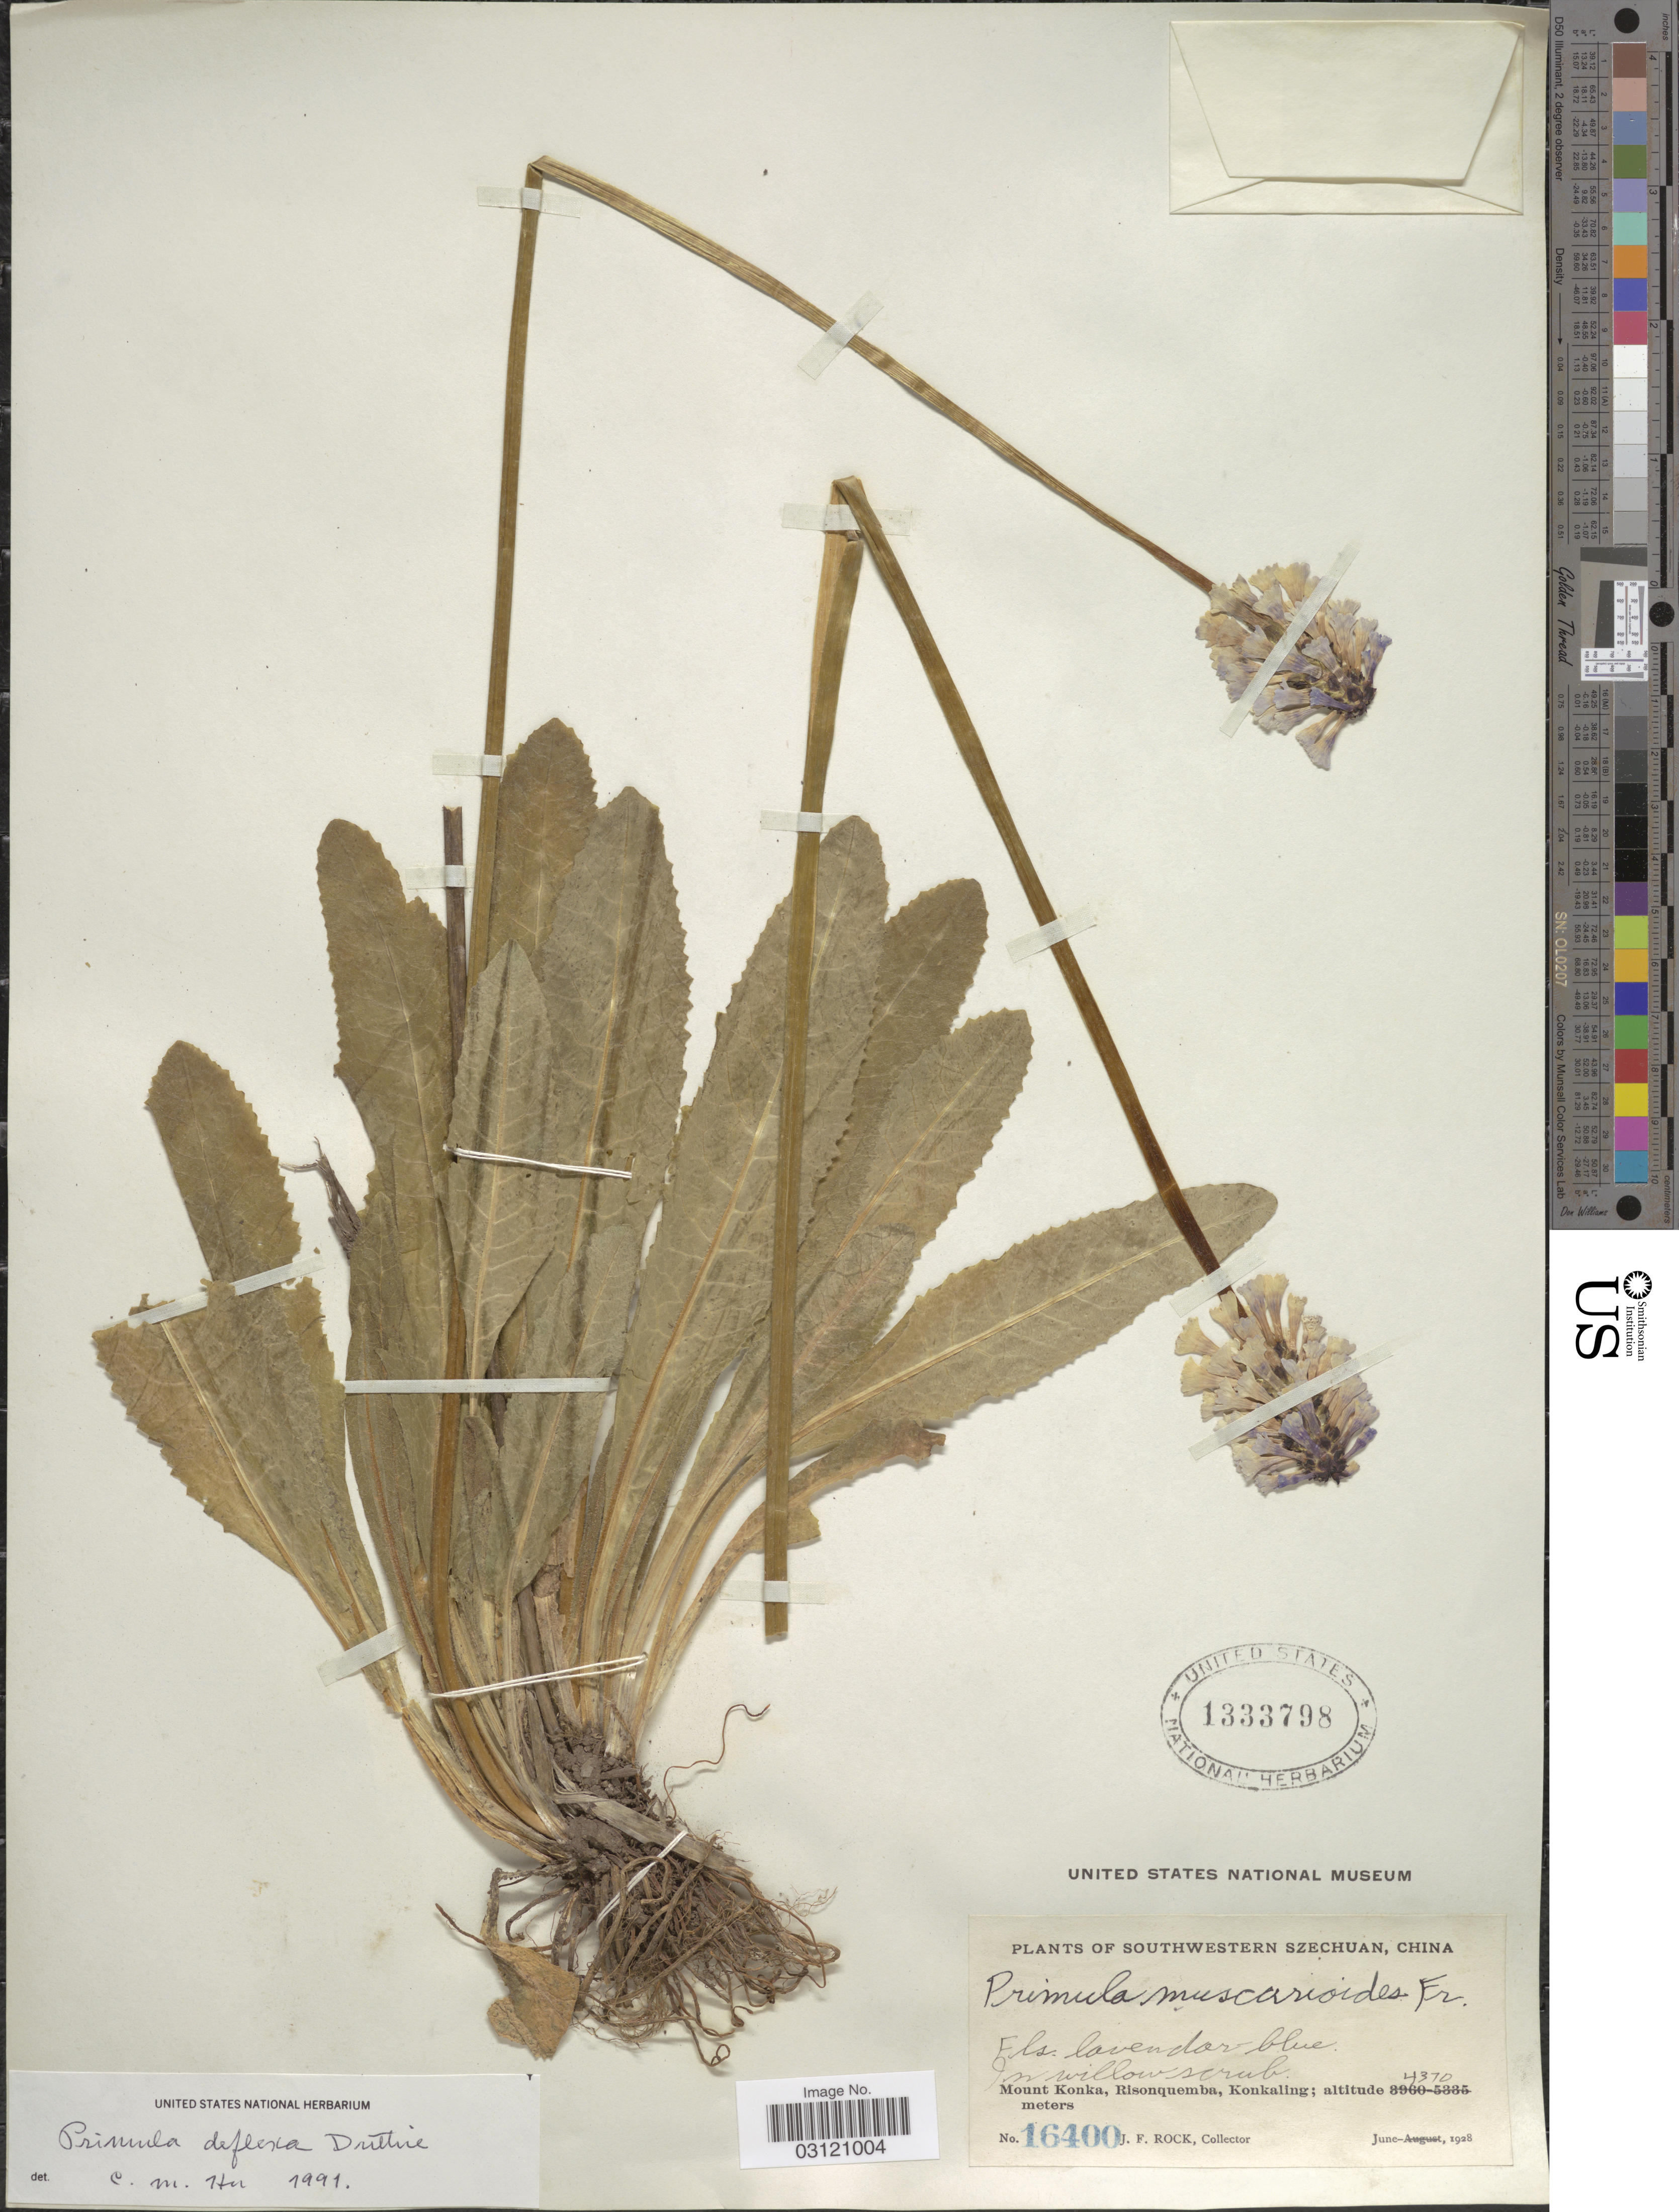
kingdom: Plantae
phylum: Tracheophyta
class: Magnoliopsida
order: Ericales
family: Primulaceae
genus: Primula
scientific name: Primula deflexa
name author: Duthie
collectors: J. Rock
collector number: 16400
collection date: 1928-06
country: China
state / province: Sichuan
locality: Southwestern Szechuan. Mount Konka, Risonquemba, Konkaling.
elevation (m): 4370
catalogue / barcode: US 1333798